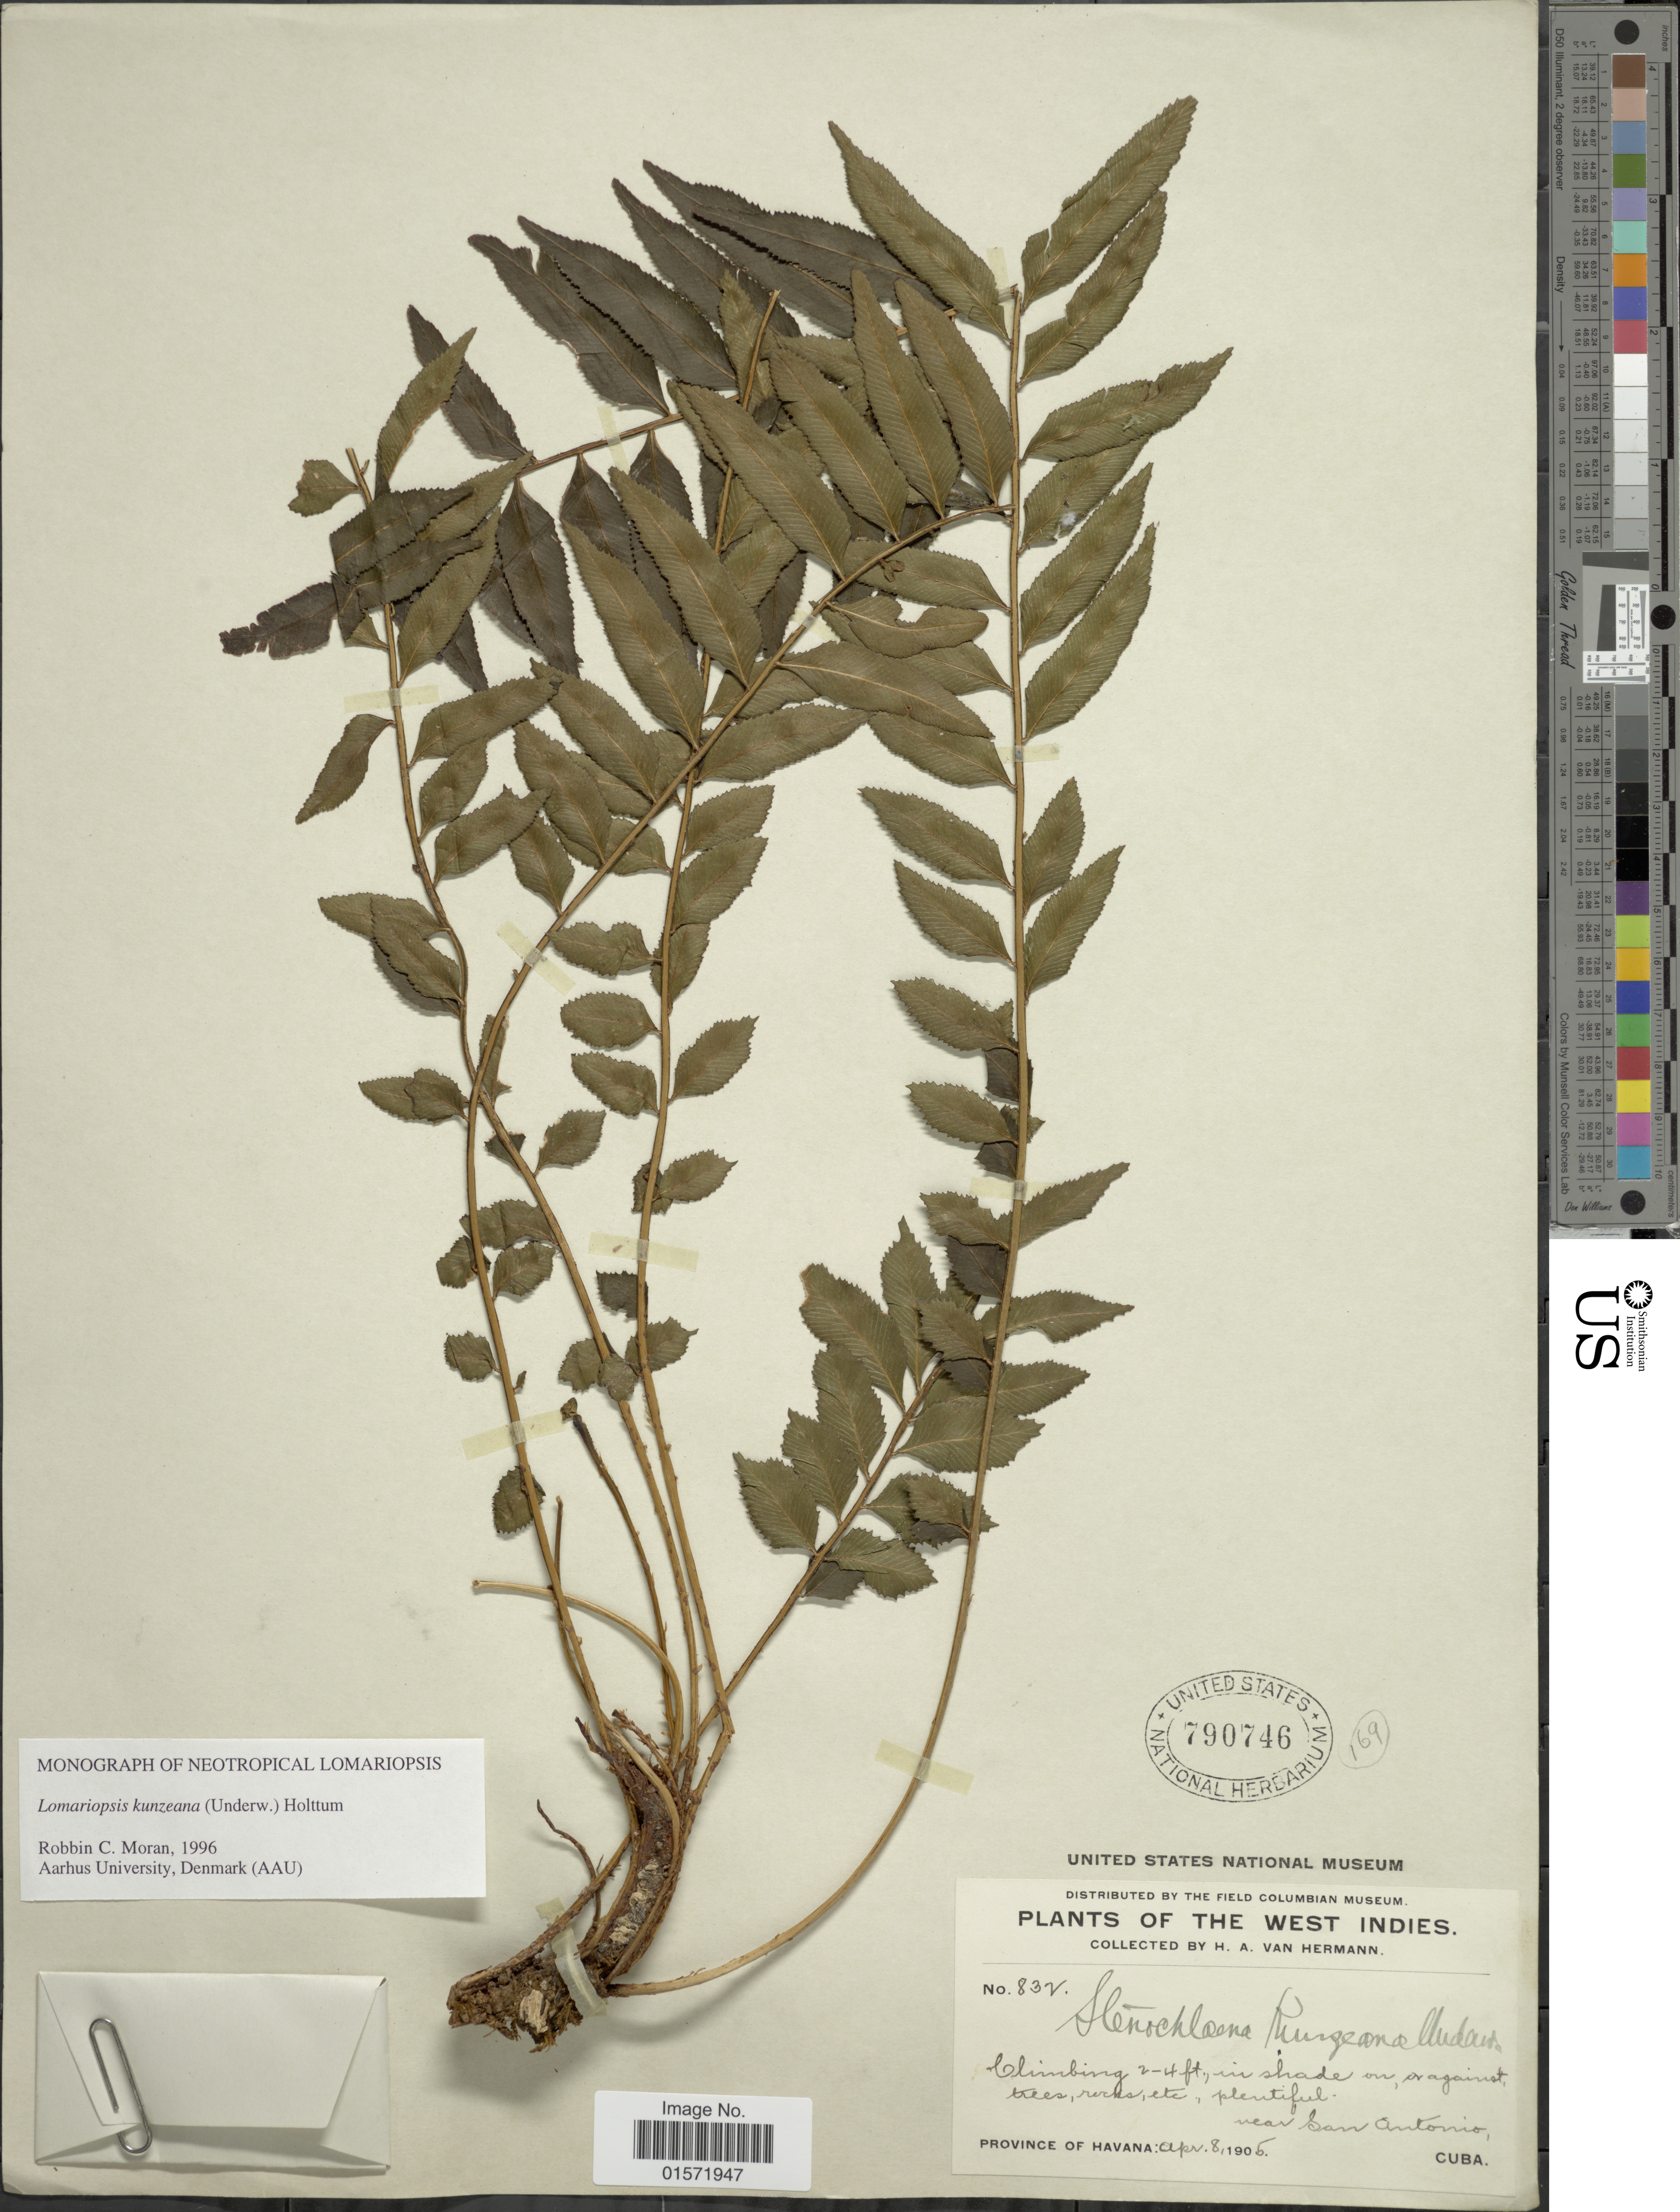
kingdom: Plantae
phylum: Tracheophyta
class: Polypodiopsida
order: Polypodiales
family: Lomariopsidaceae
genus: Lomariopsis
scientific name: Lomariopsis kunzeana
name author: (Underw.) Holttum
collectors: H. A. Van Hermann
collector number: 832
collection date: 1906-04-08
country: Cuba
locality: West Indies, near San Antonio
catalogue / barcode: US 790746